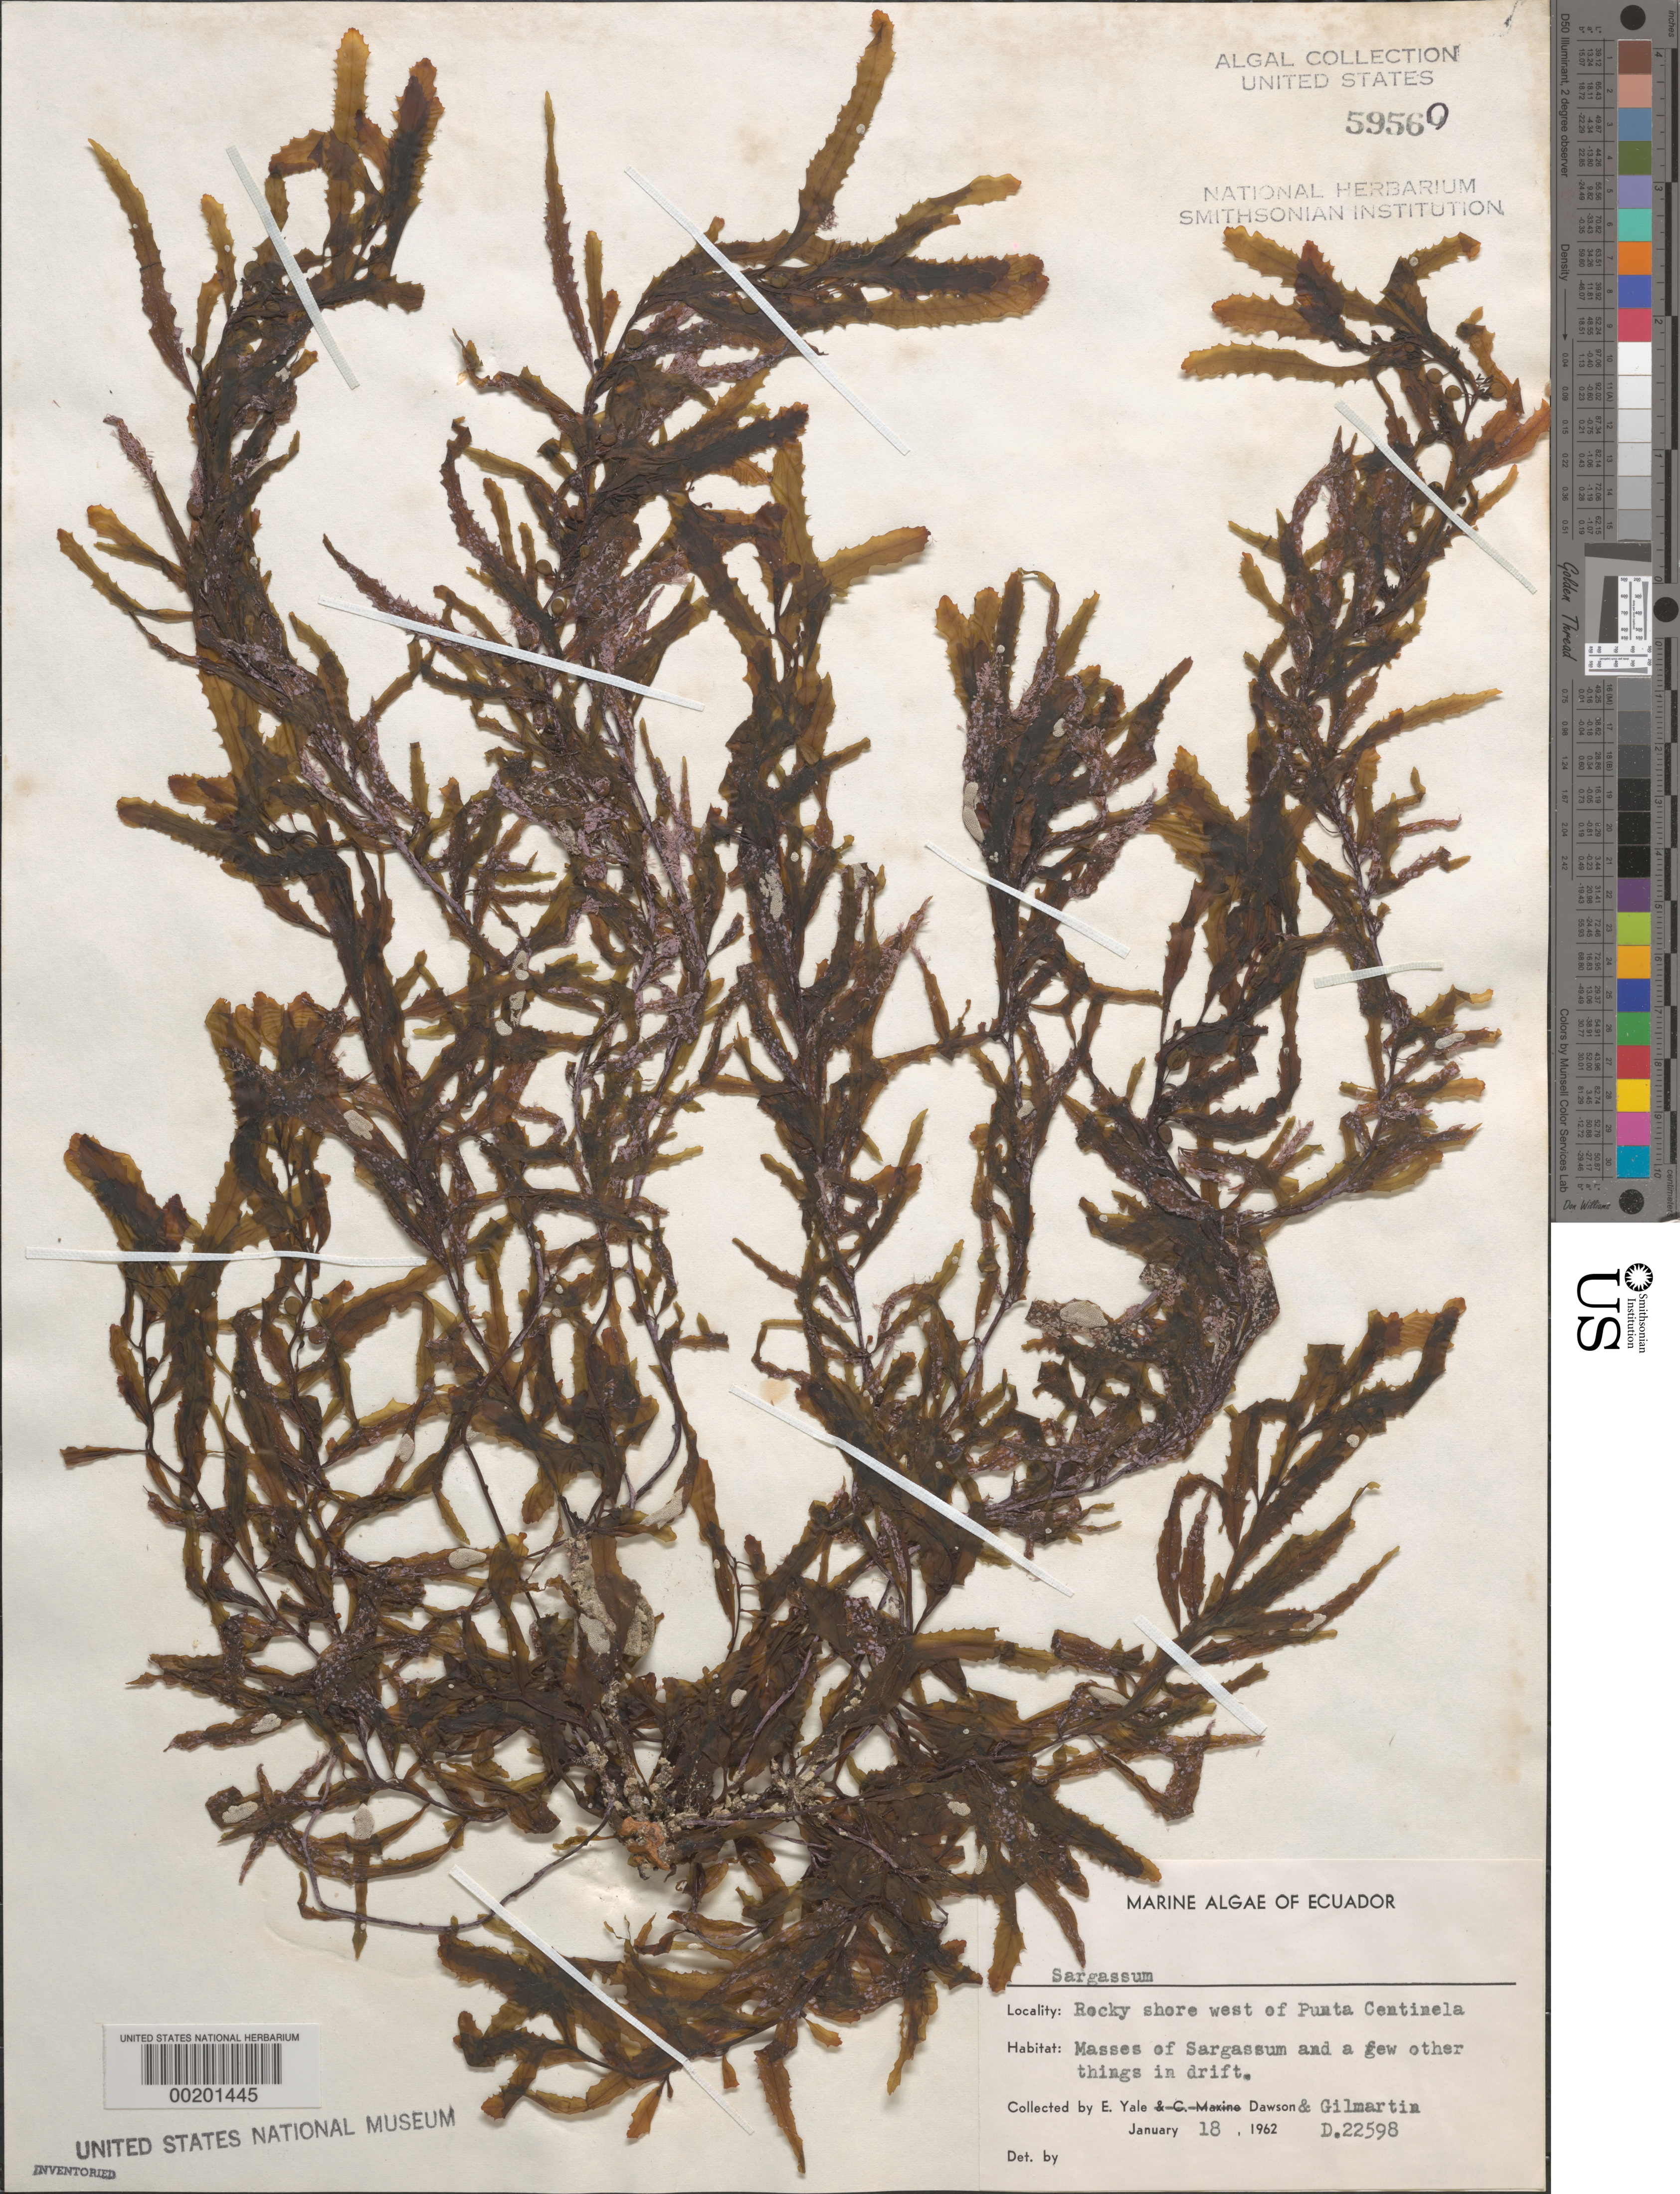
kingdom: Chromista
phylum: Ochrophyta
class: Phaeophyceae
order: Fucales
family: Sargassaceae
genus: Sargassum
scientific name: Sargassum sp.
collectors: E. Y. Dawson & M. Gilmartin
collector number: EYD 22598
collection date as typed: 18 Jan 1962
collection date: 1962-01-18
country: Ecuador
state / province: Guayas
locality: West of Punta Centinela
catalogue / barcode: US 59560